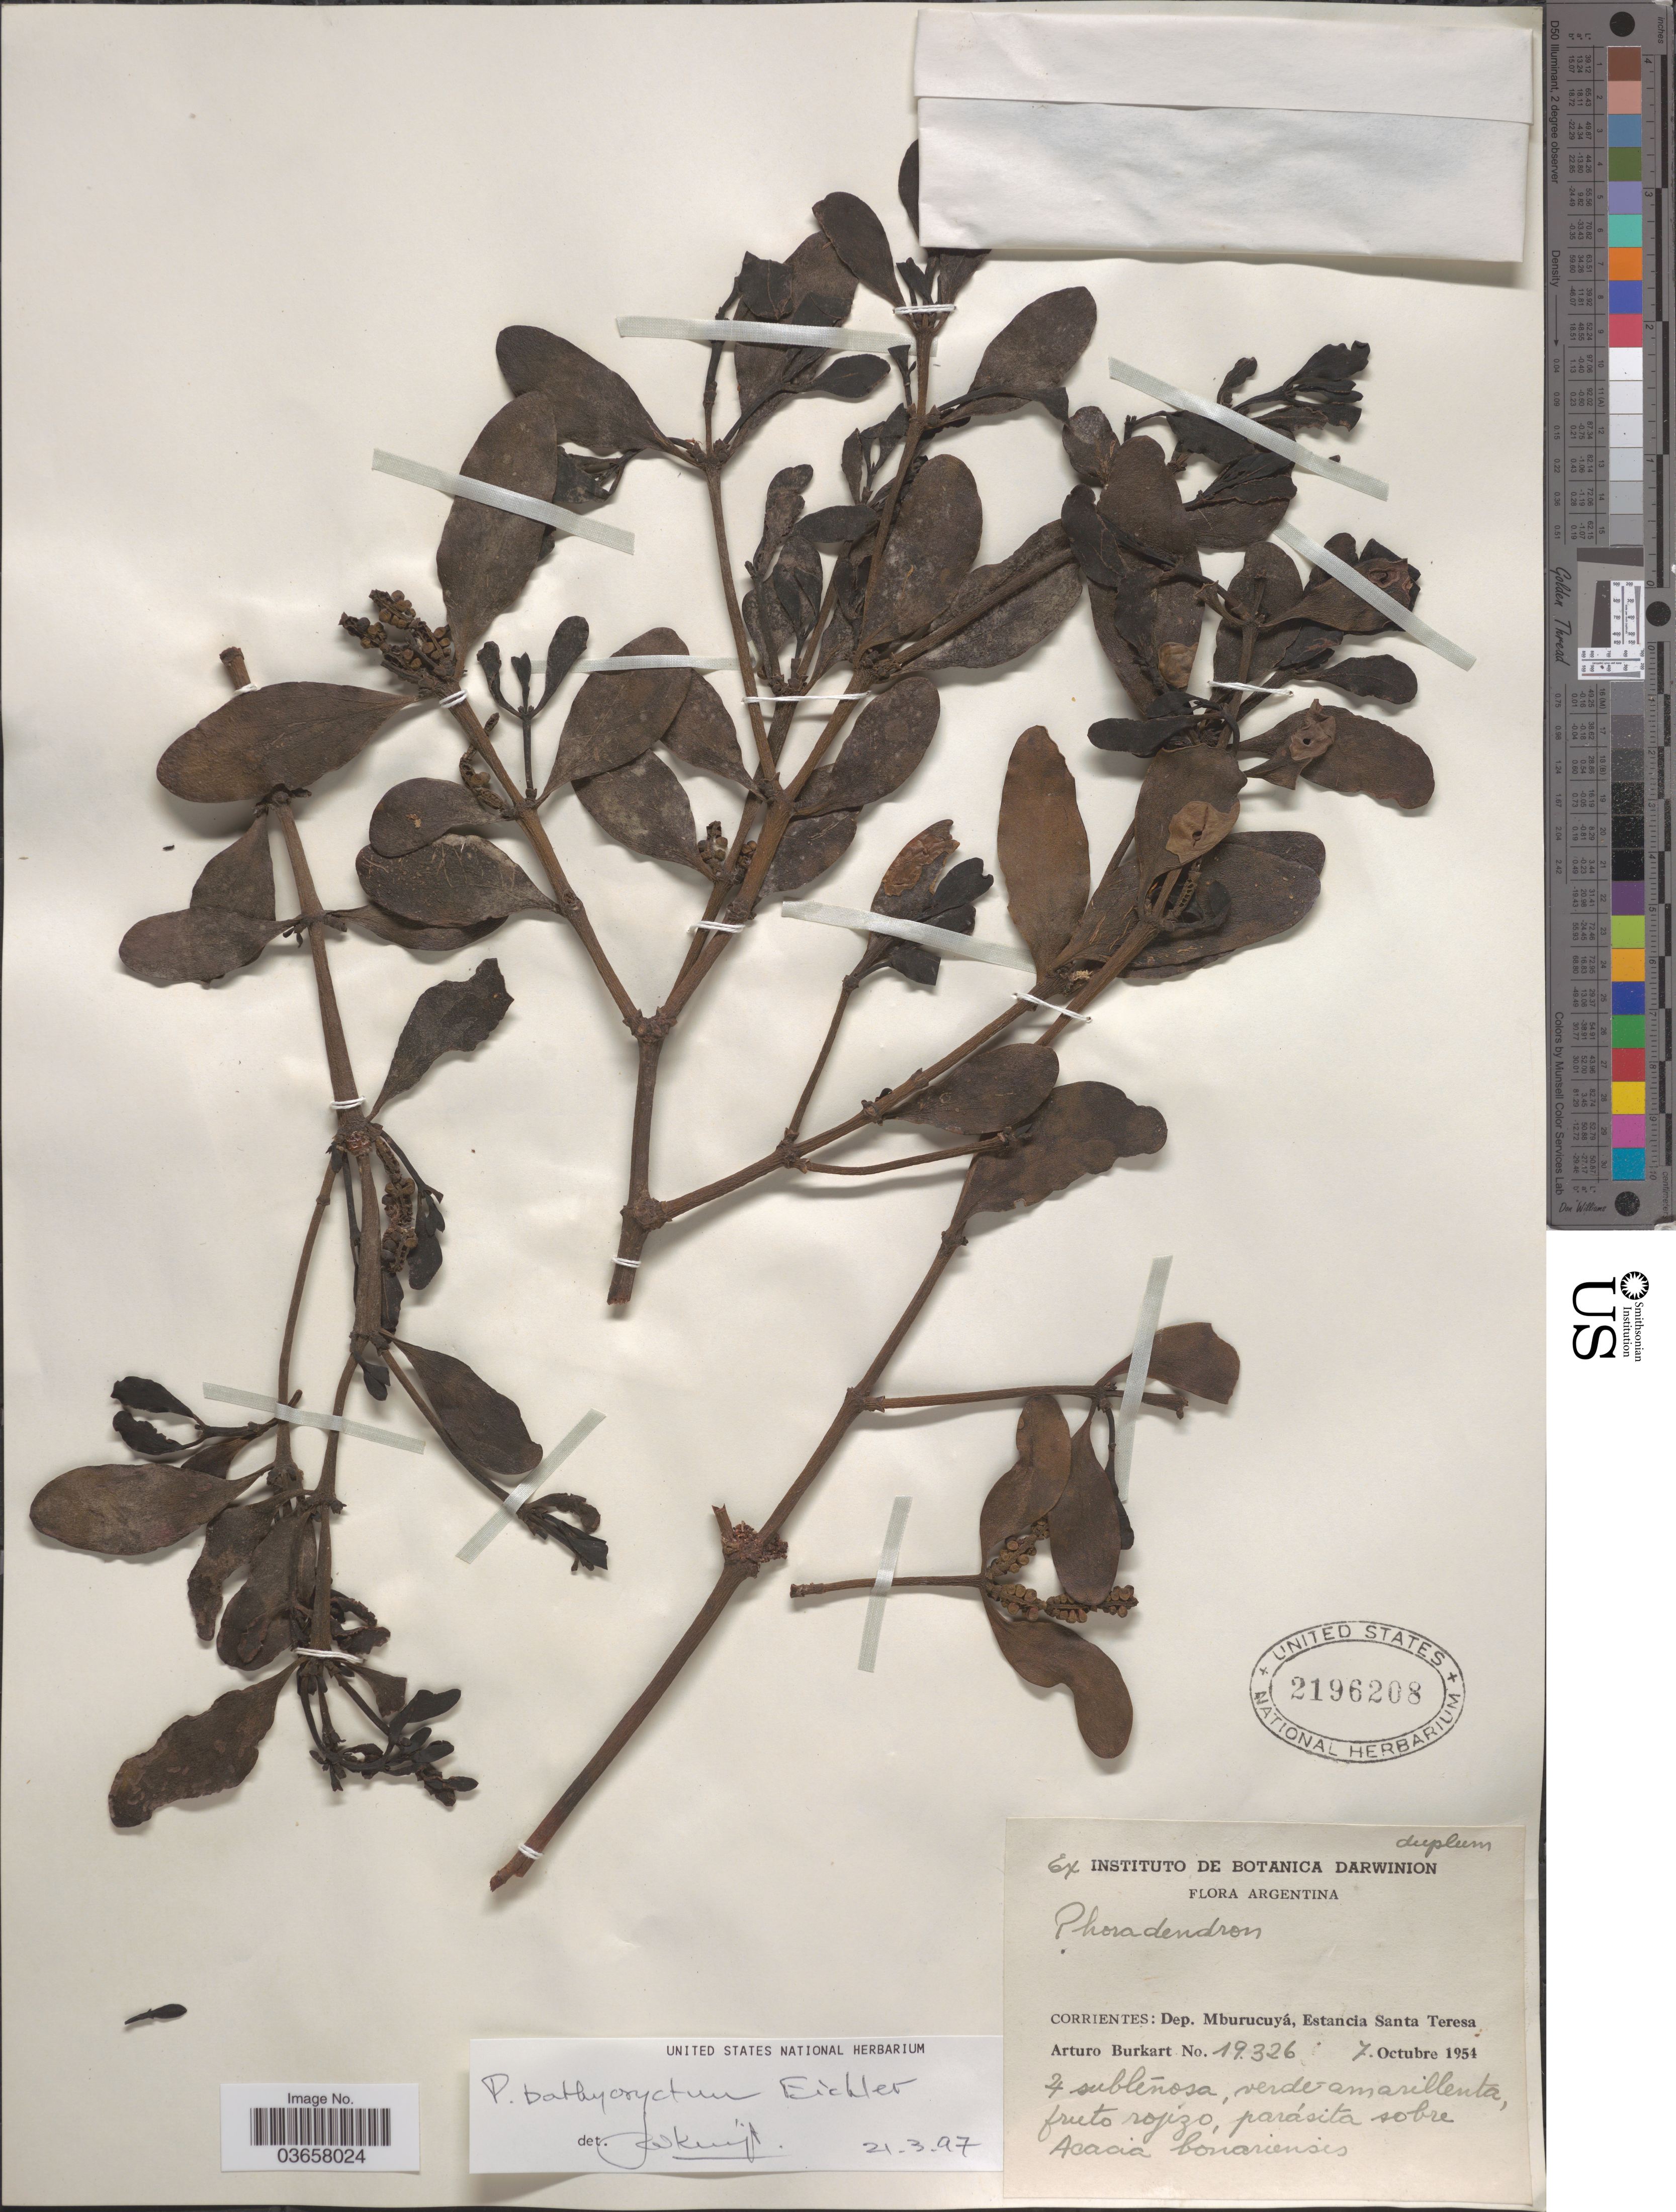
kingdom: Plantae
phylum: Tracheophyta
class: Magnoliopsida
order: Santalales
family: Viscaceae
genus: Phoradendron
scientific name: Phoradendron bathyoryctorum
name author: Eichler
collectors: A. E. Burkart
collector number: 19326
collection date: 1954-10-07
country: Argentina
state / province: Corrientes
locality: Dep. Mburucuyá, Estancia Santa Teresa.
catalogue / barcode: US 2196208